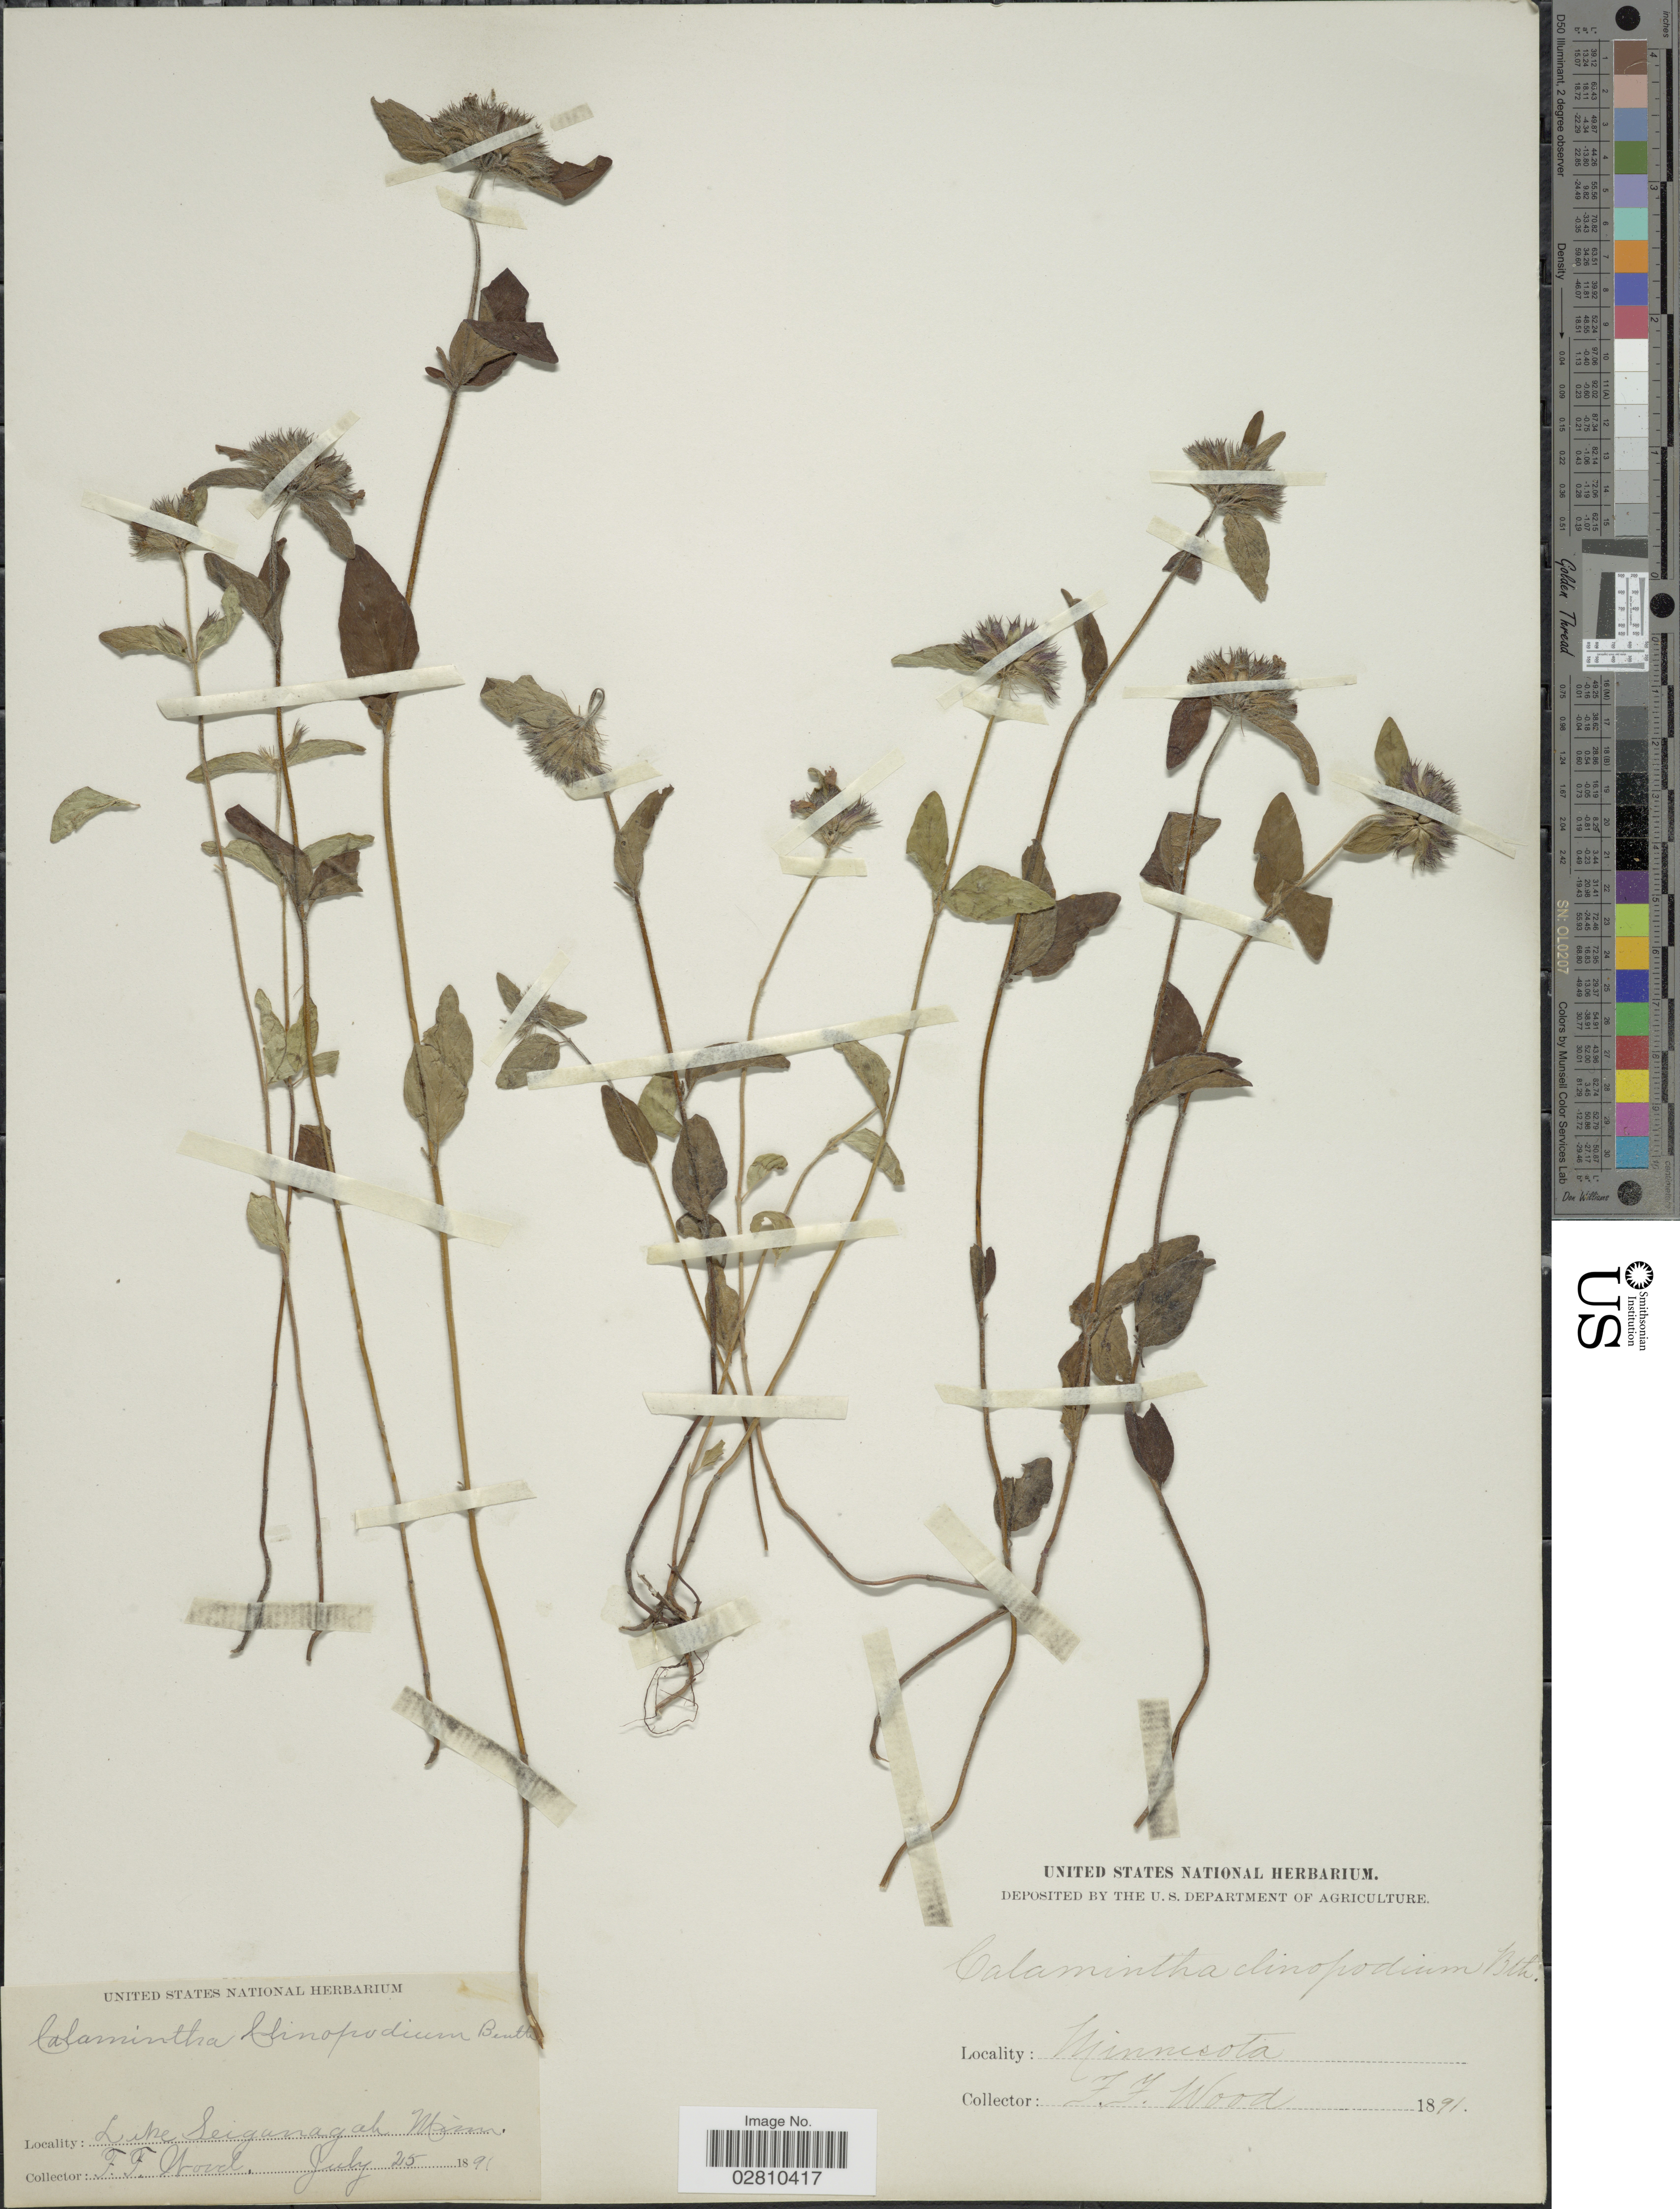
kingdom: Plantae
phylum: Tracheophyta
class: Magnoliopsida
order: Lamiales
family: Lamiaceae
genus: Clinopodium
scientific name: Clinopodium vulgare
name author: L.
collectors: F. Woods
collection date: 1891-07-25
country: United States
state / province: Minnesota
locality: Luke Seiganagah, Minn.